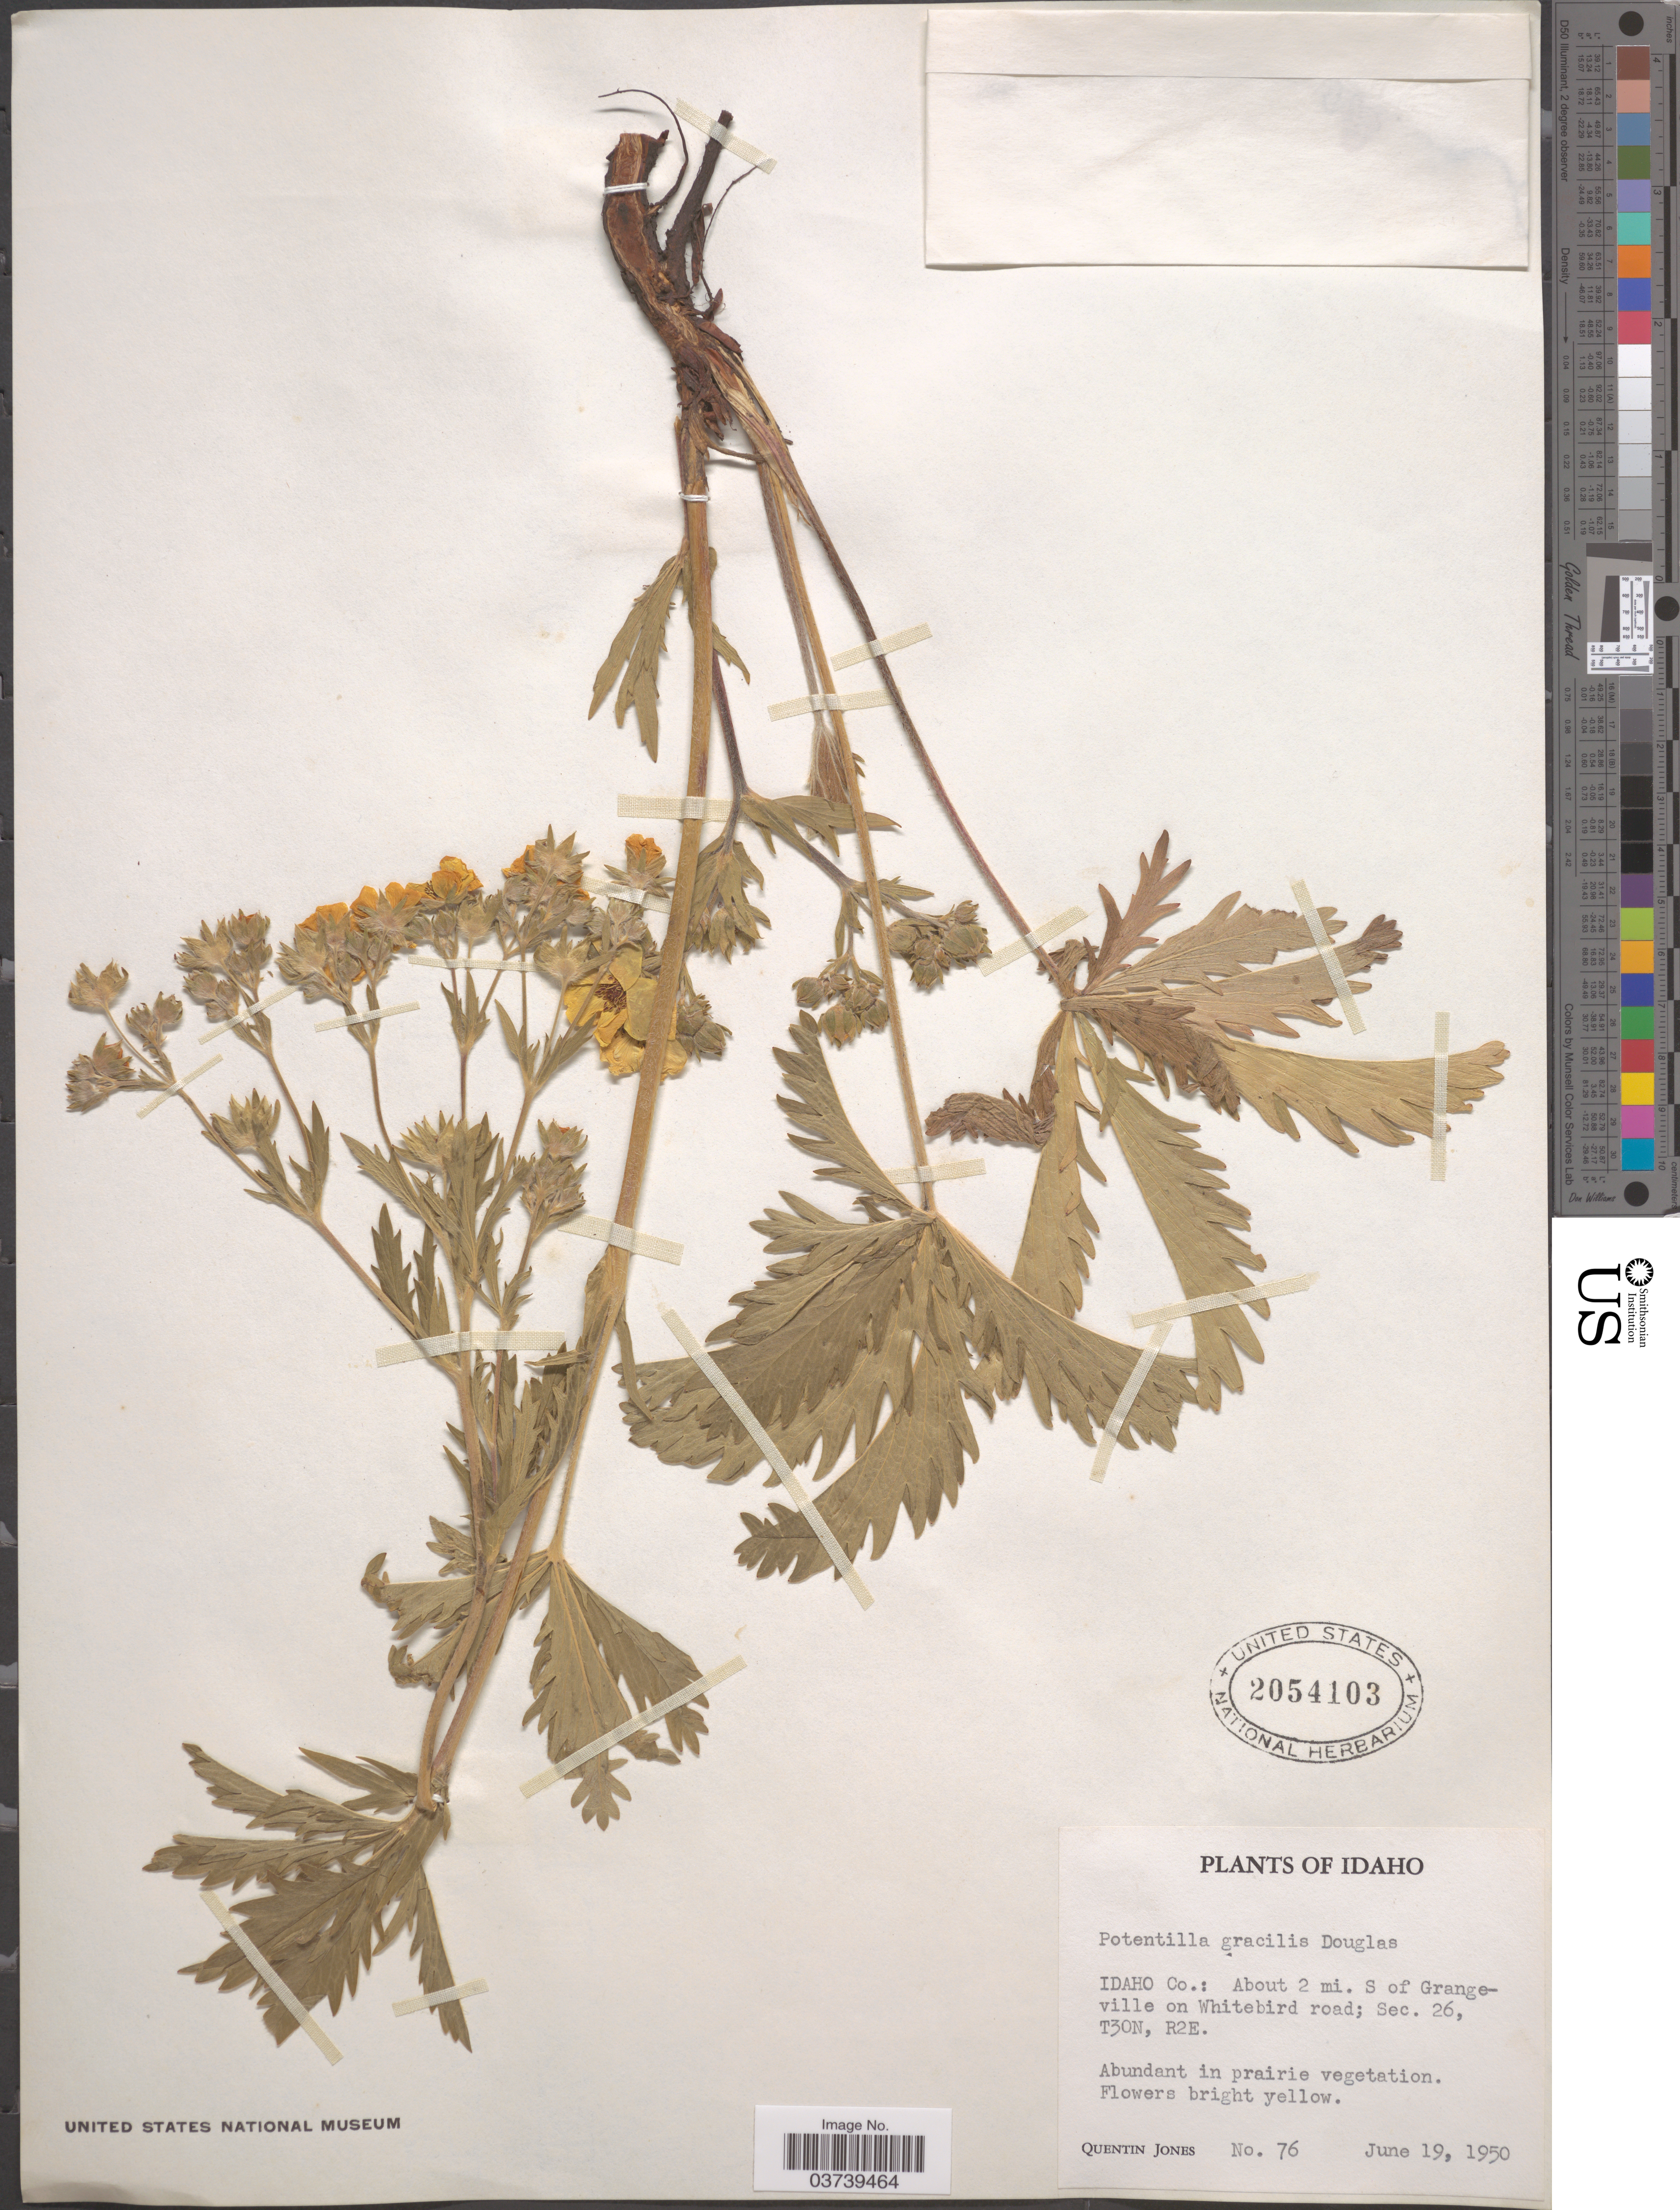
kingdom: Plantae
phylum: Tracheophyta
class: Magnoliopsida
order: Rosales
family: Rosaceae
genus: Potentilla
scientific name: Potentilla gracilis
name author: Douglas ex Hook.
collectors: Q. Jones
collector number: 76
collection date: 1950-06-19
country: United States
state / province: Idaho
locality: Idaho Co.: About 2 mi. S of Grangeville on Whitebird road; Sec. 26, T30N, R2E.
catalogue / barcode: US 2054103